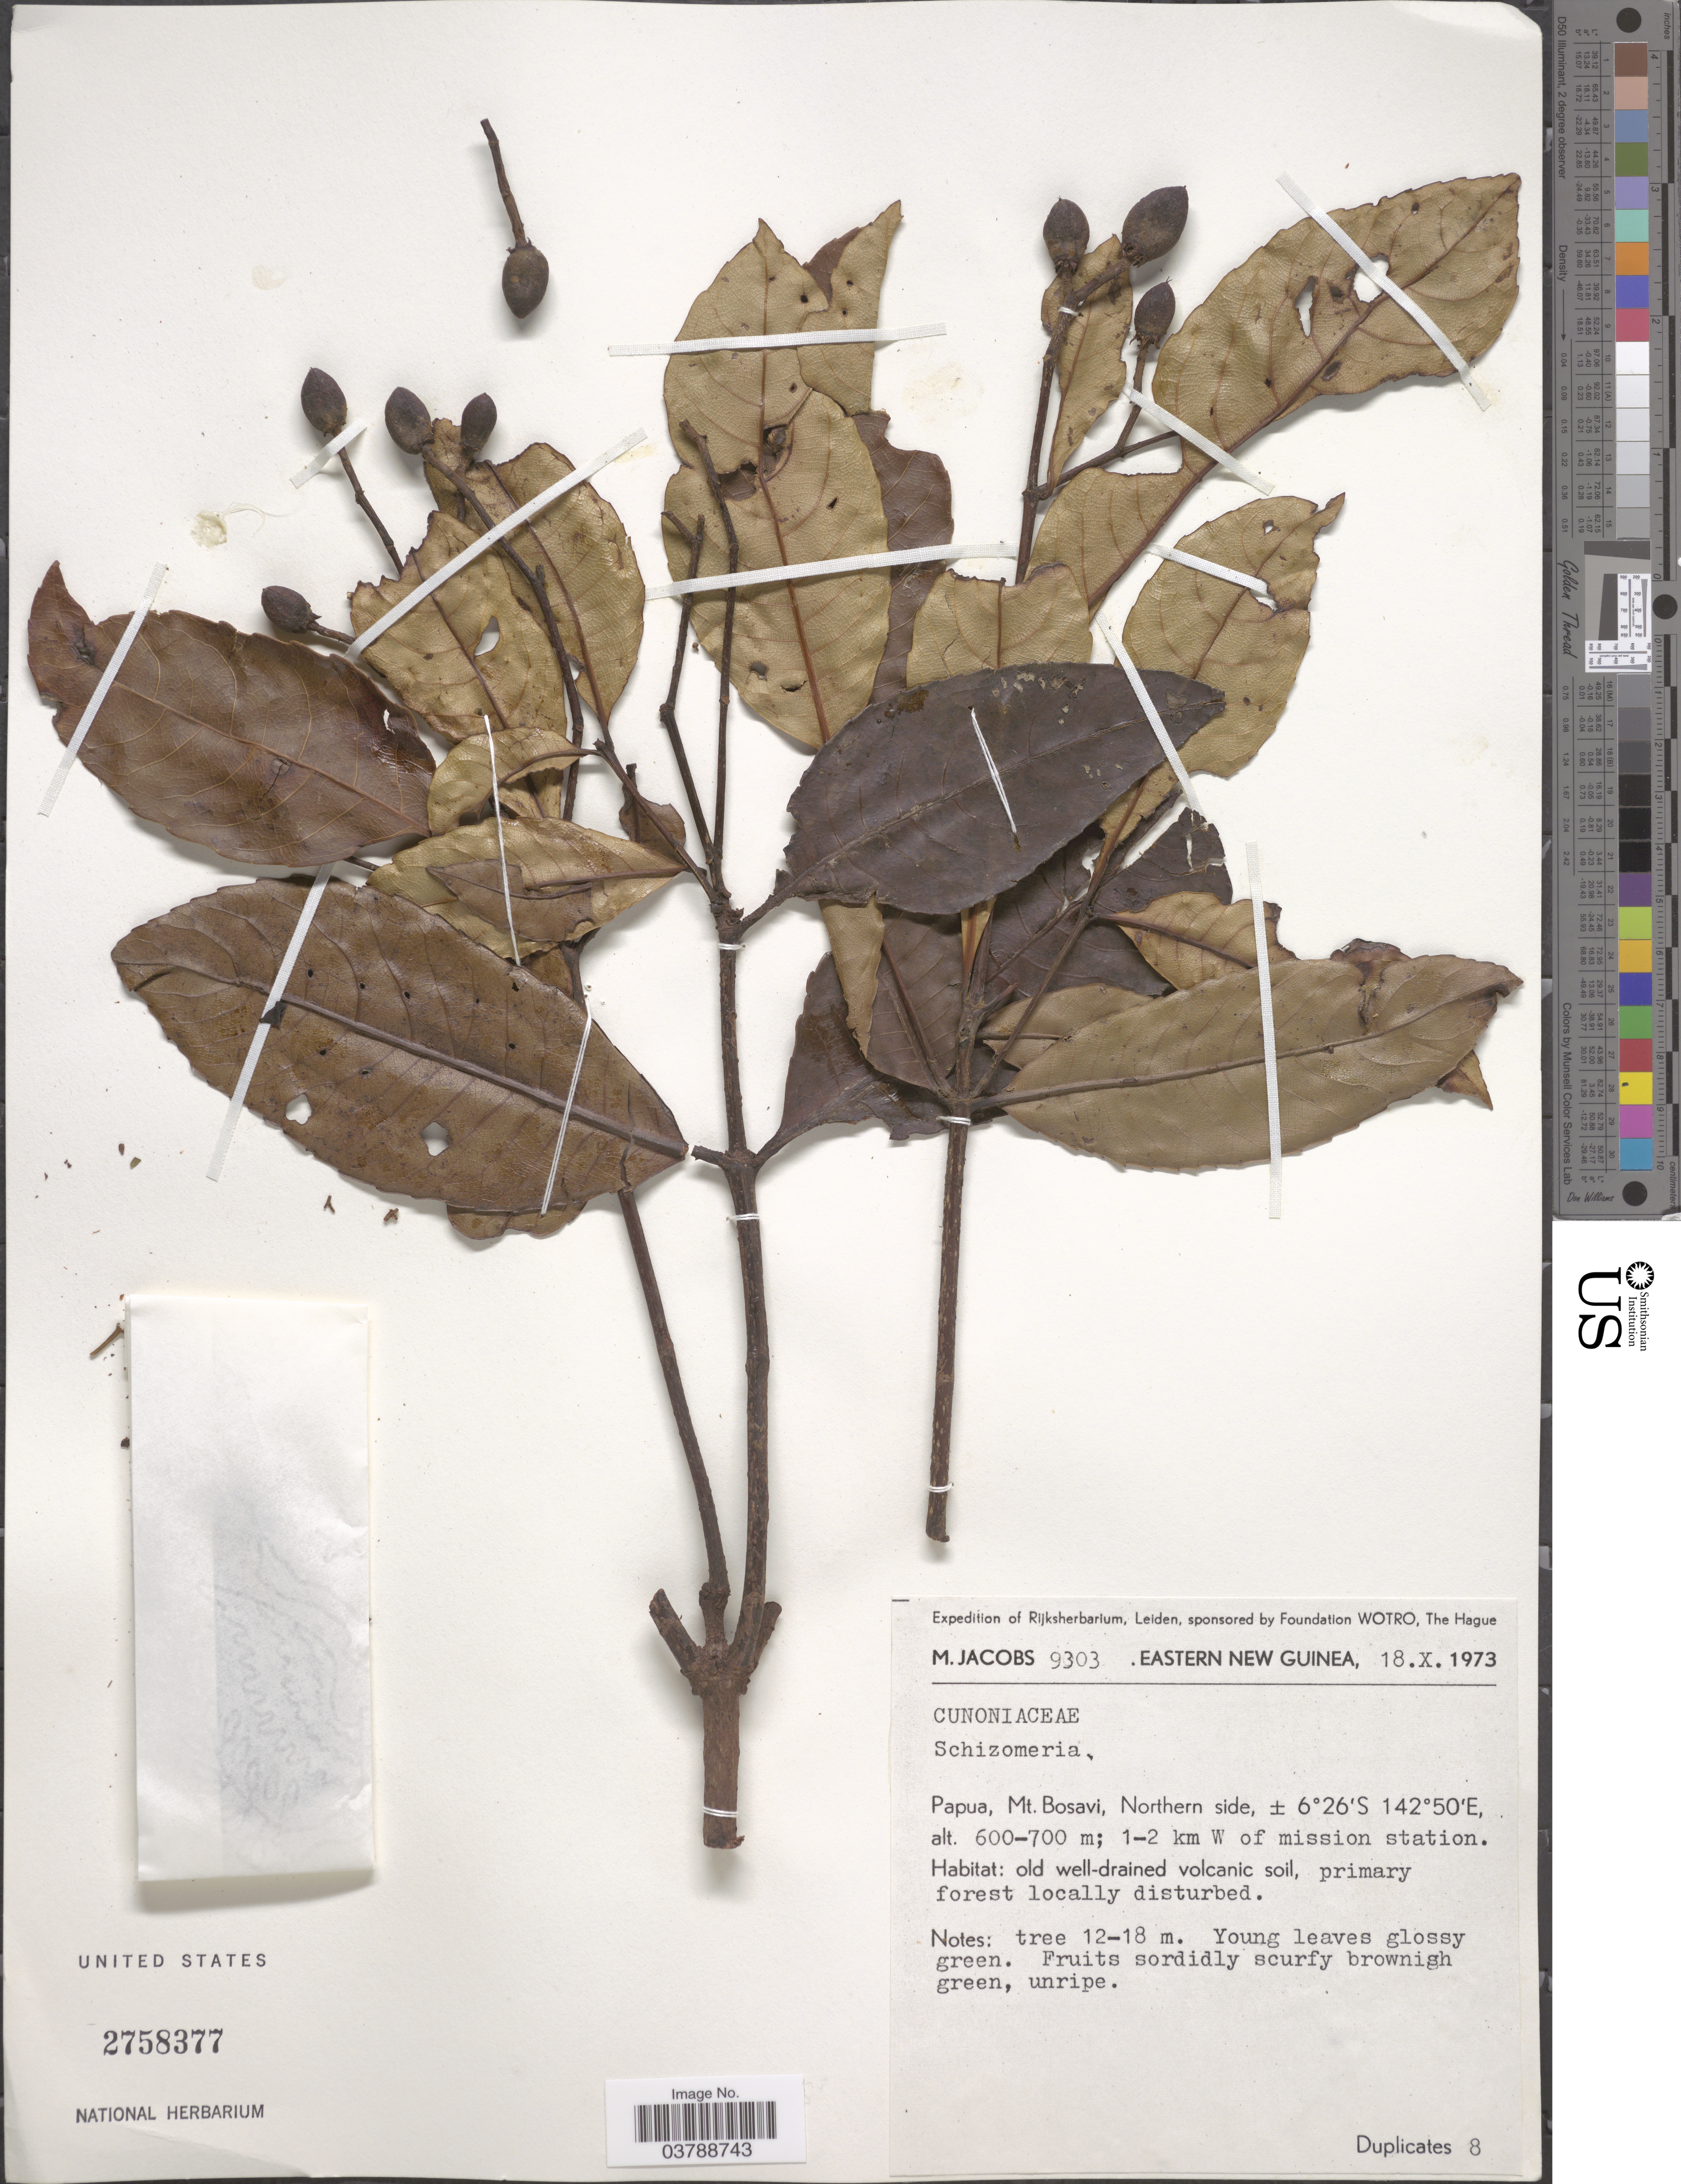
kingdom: Plantae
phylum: Tracheophyta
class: Magnoliopsida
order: Oxalidales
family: Cunoniaceae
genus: Schizomeria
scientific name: Schizomeria sp.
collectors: M. Jacobs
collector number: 9303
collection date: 1973-10-18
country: Papua New Guinea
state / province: Northern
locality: Eastern New Guinea. Papua, Mt. Bosavi, Northern side, 1-2 km W of mission station.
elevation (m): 600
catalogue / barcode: US 2758377